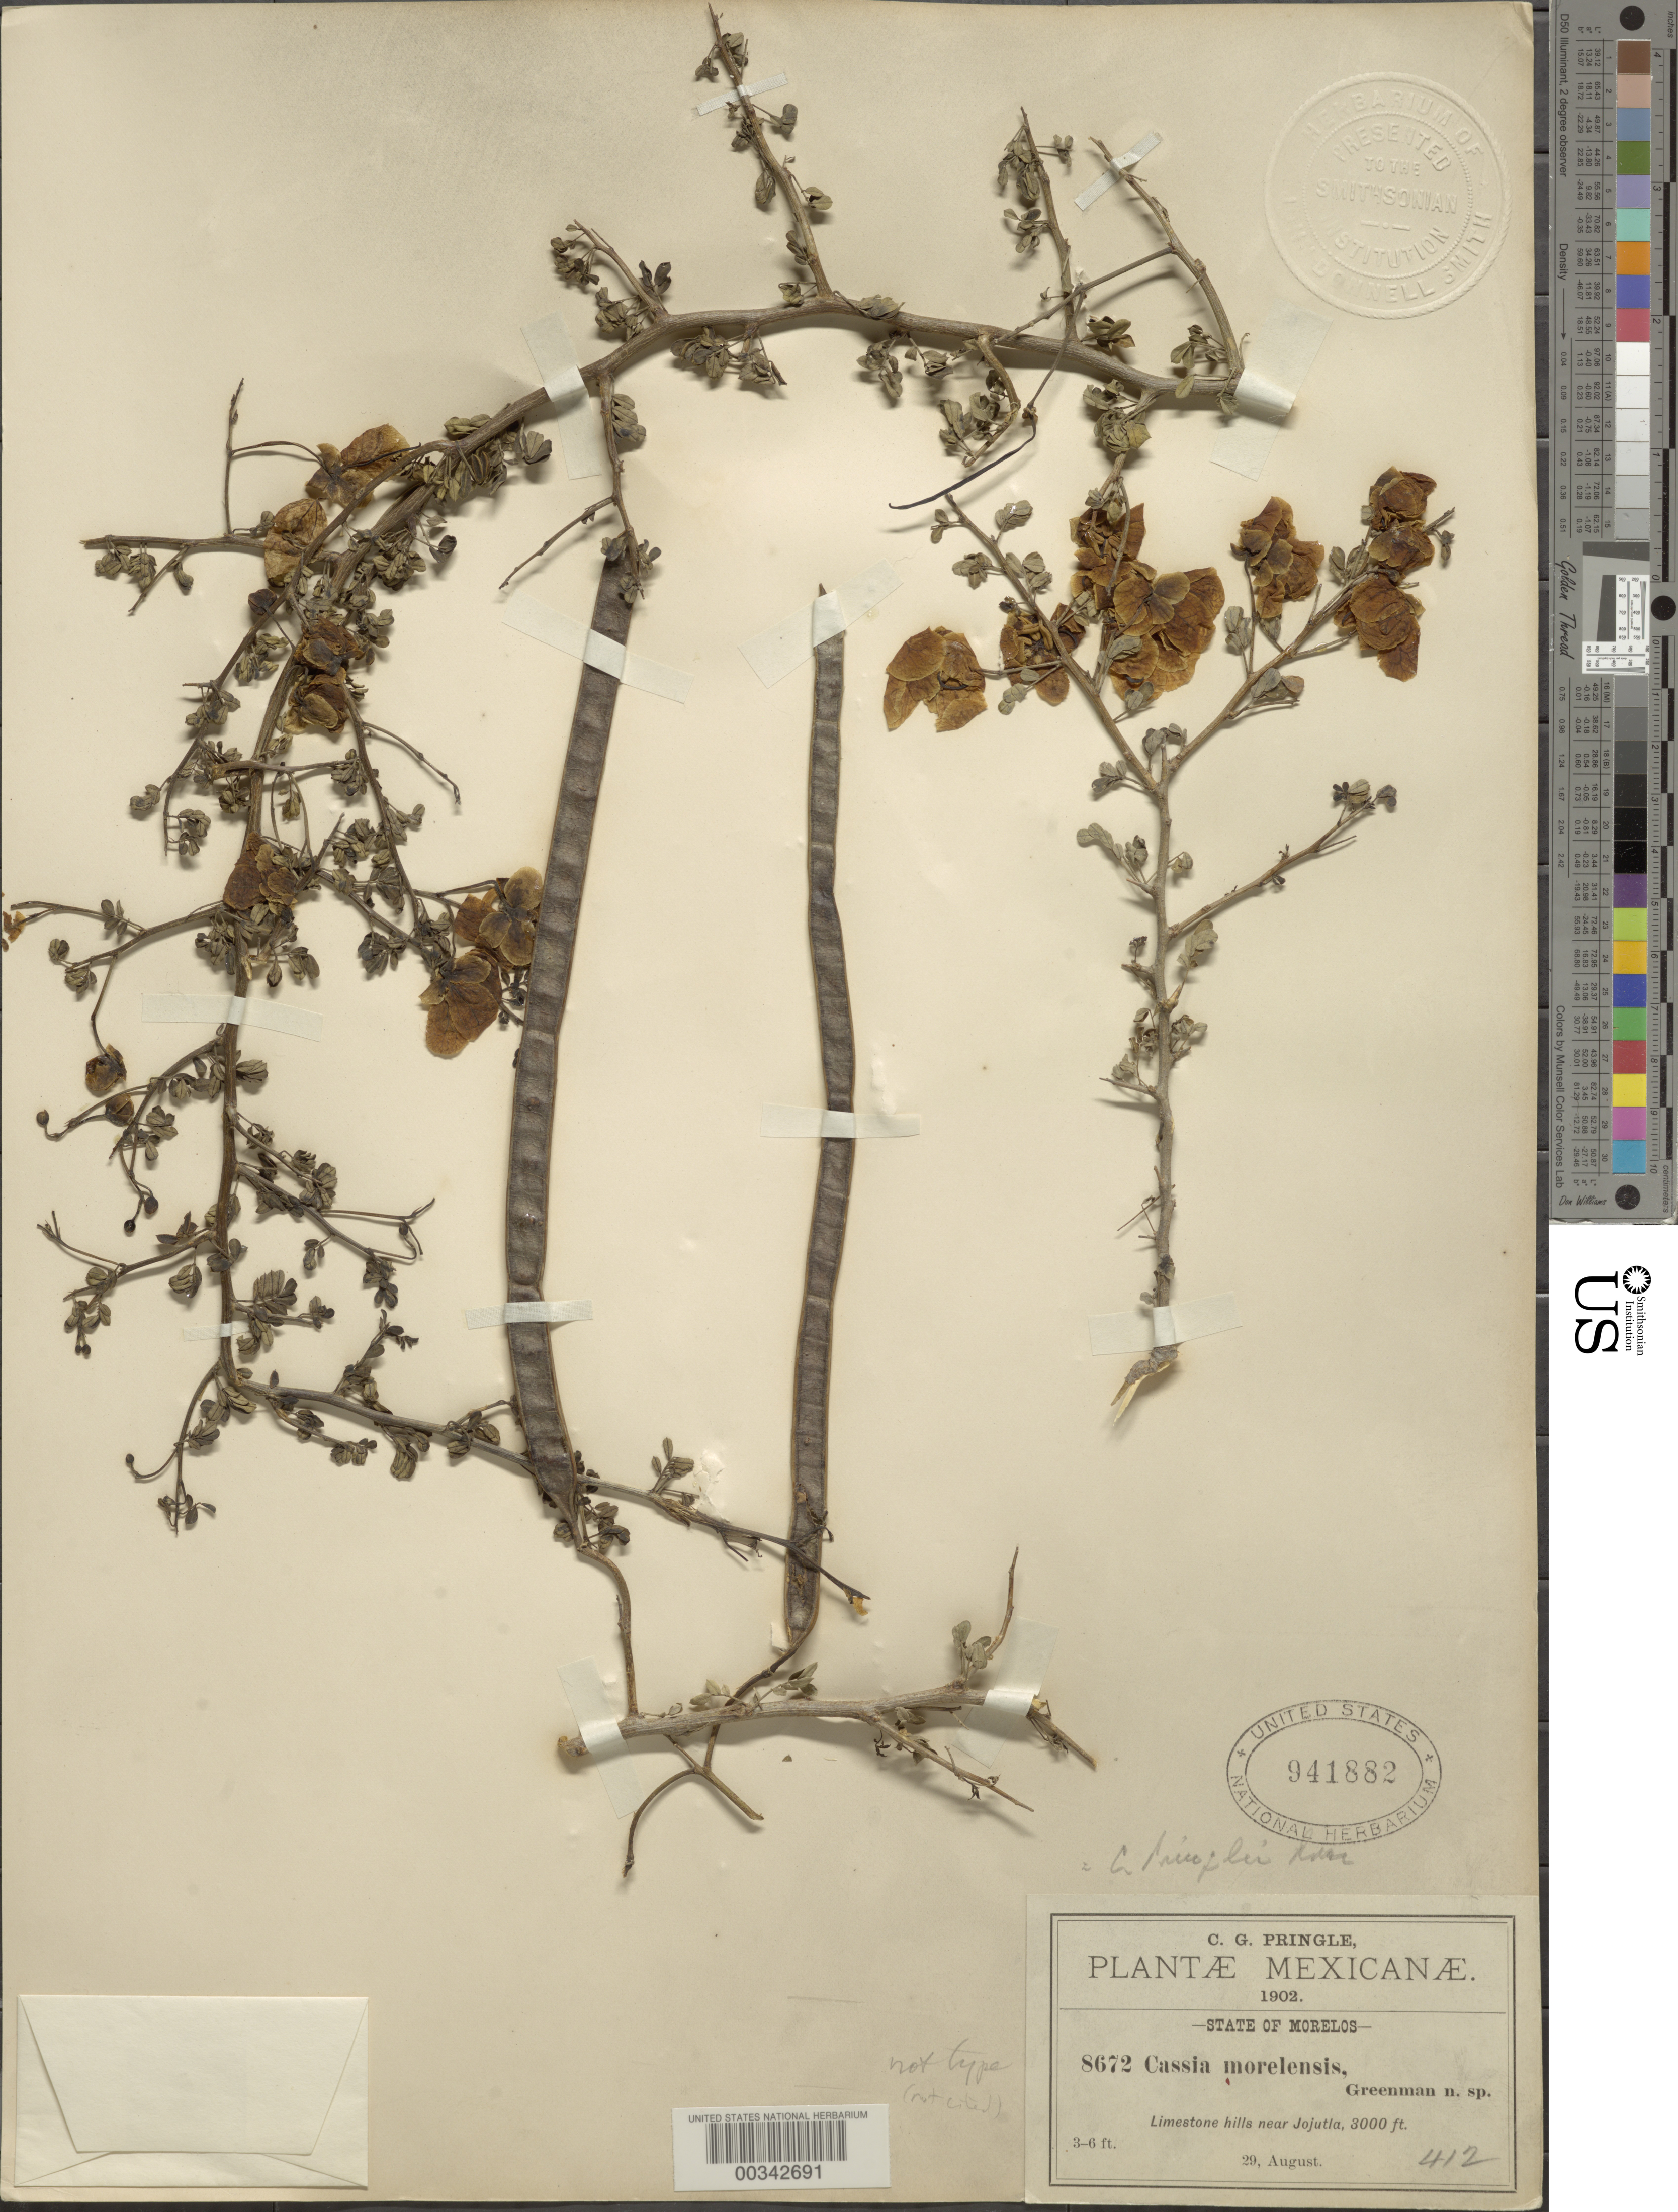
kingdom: Plantae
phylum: Tracheophyta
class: Magnoliopsida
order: Fabales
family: Fabaceae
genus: Senna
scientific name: Senna wislizeni var. pringlei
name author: (Rose) H.S. Irwin & Barneby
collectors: C. G. Pringle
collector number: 8672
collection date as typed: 29 Aug 1902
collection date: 1902-08-29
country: Mexico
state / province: Morelos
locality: Near jojutia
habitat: Limestone hills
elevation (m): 914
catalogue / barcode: US 941882